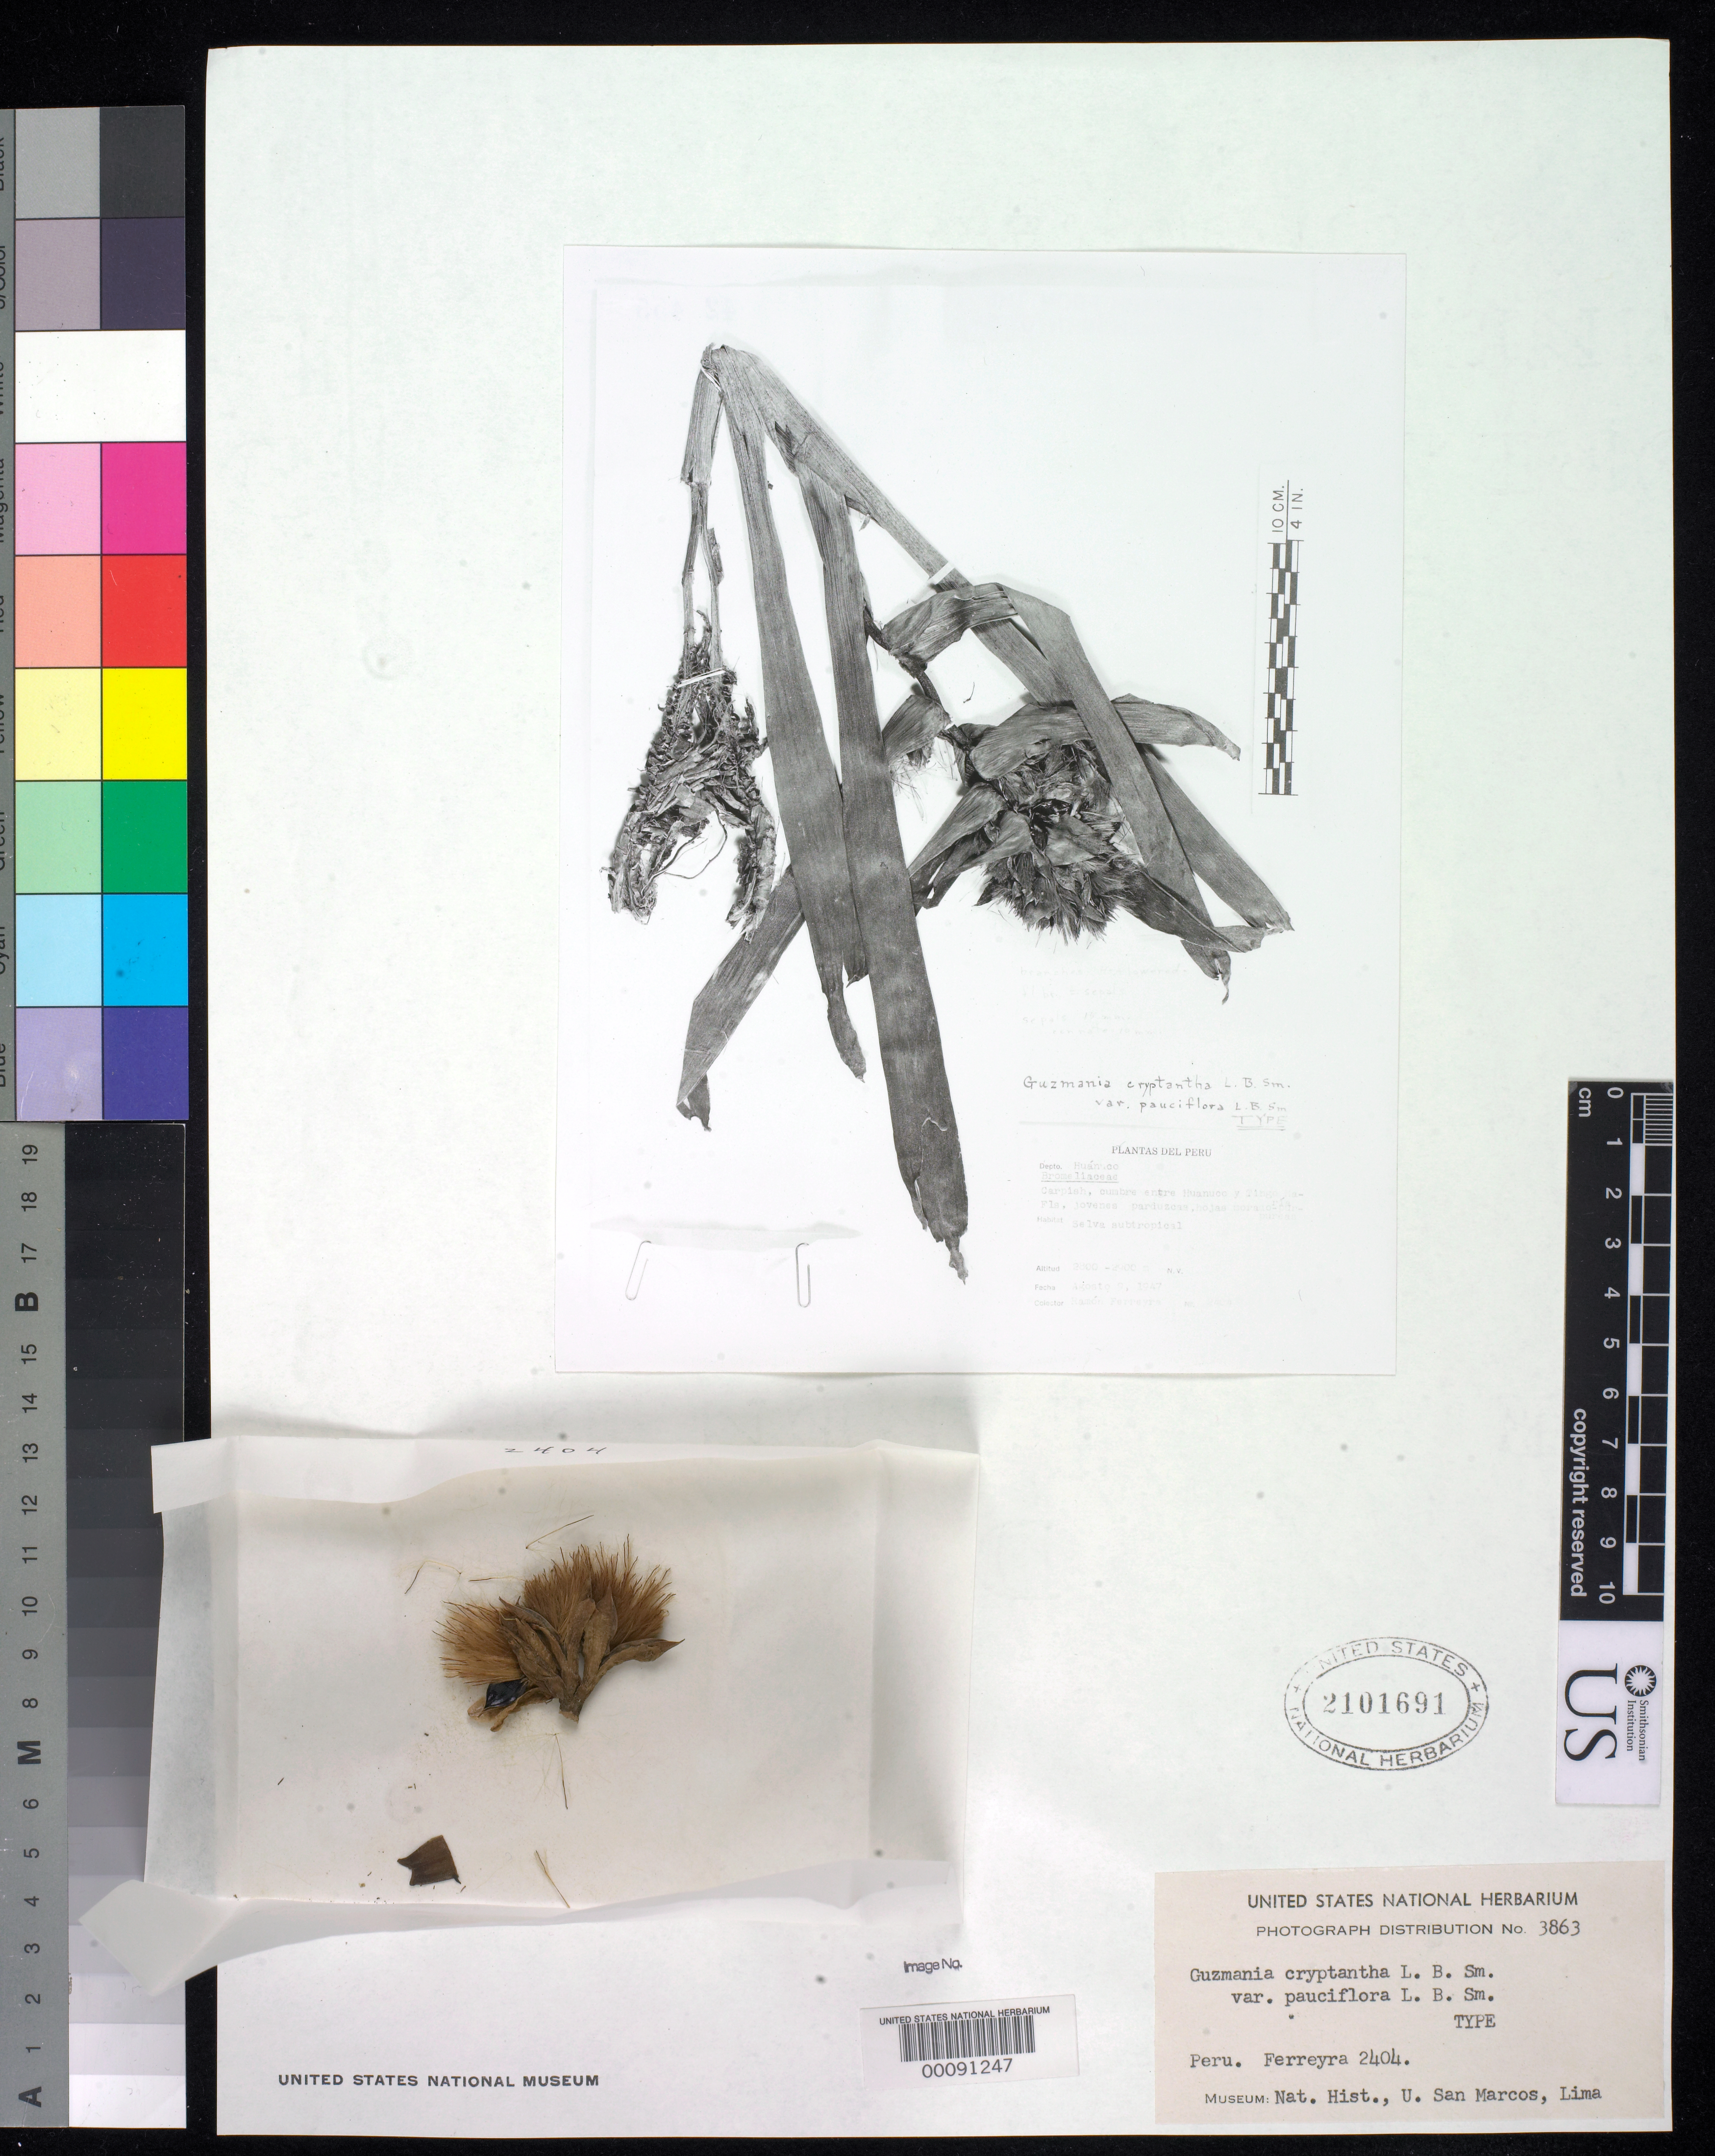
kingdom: Plantae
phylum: Tracheophyta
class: Liliopsida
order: Poales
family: Bromeliaceae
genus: Guzmania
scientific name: Guzmania cryptantha var. pauciflora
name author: L.B. Sm.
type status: Type Fragment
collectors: R. A. Ferreyra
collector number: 2404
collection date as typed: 09 Aug 1907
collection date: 1907-08-09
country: Peru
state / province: Huánuco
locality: ridge between Huánuco to [?] Tingo María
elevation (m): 2800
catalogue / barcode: US 2101691